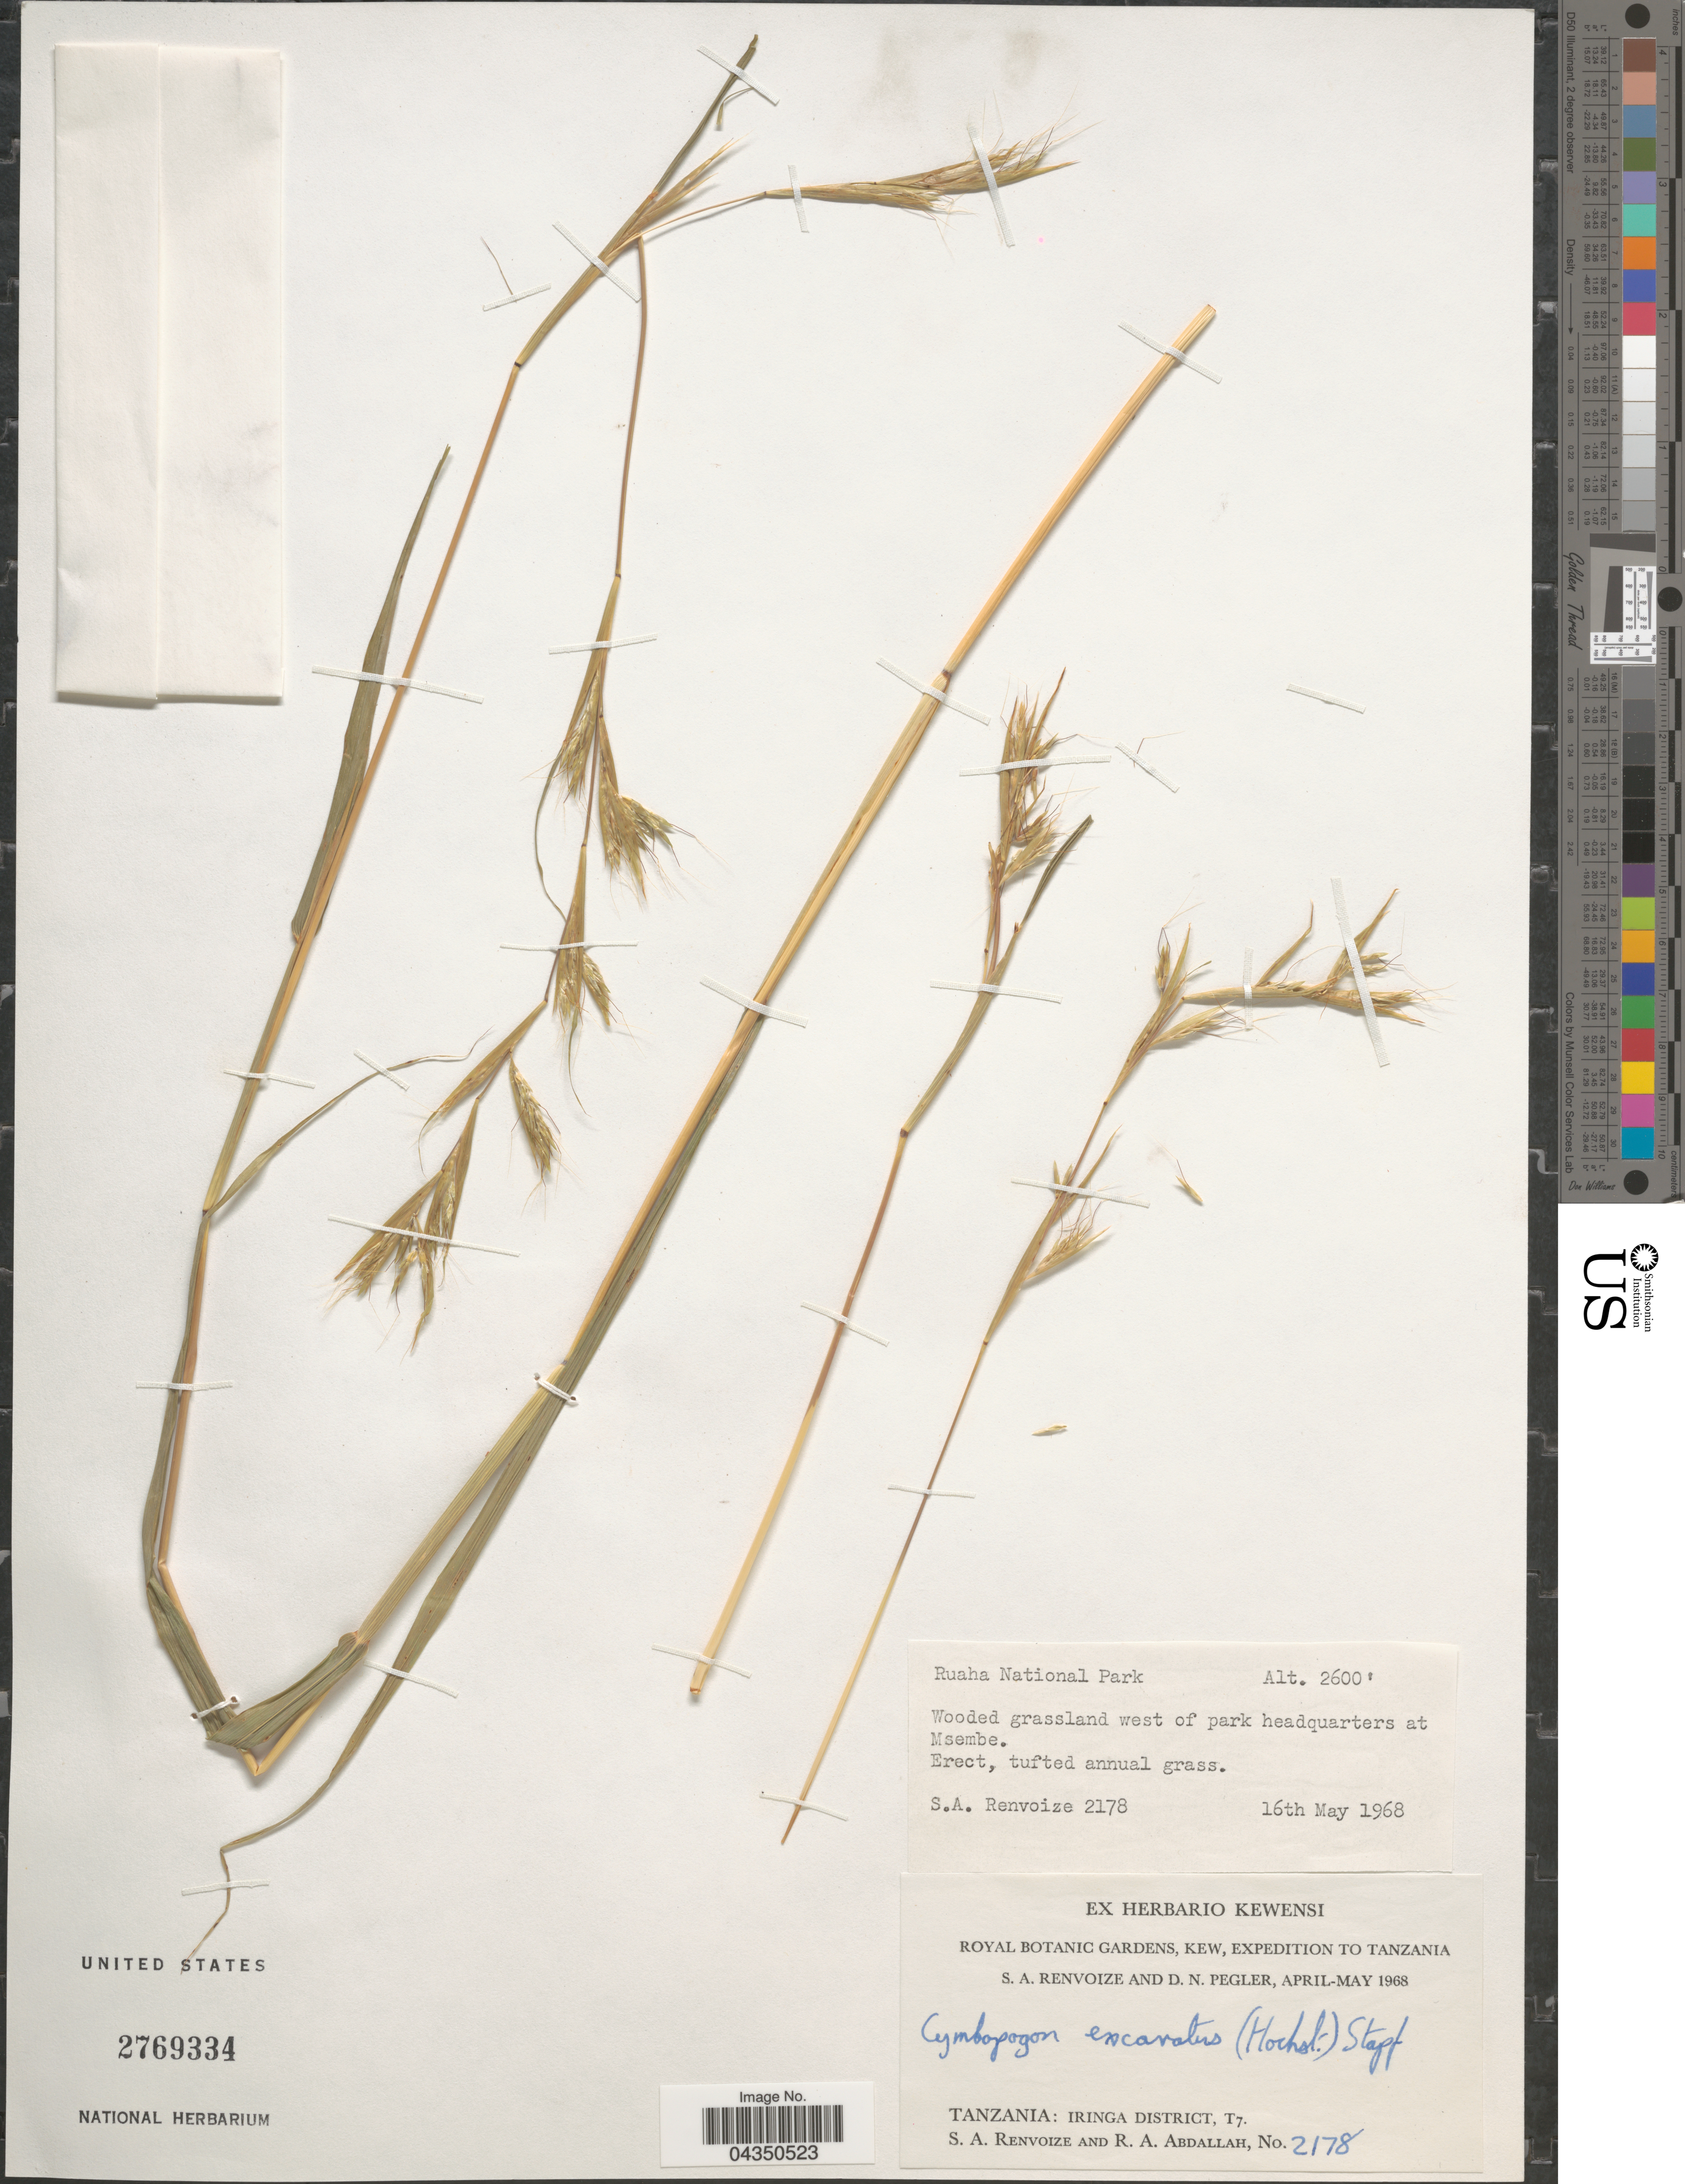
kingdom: Plantae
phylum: Tracheophyta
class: Liliopsida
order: Poales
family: Poaceae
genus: Cymbopogon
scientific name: Cymbopogon caesius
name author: (Nees ex Hook. & Arn.) Stapf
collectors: S. A. Renvoize & R. Abdallah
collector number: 2178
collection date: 1968-05-16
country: Tanzania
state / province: Iringa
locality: Ruaha National Park. Wooded grassland west of park headquarters at Msembe. Royal Botanic Gardens, Kew, Expedition to Tanzania, April-May 1968. Iringa District, T7.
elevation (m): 792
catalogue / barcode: US 2769334